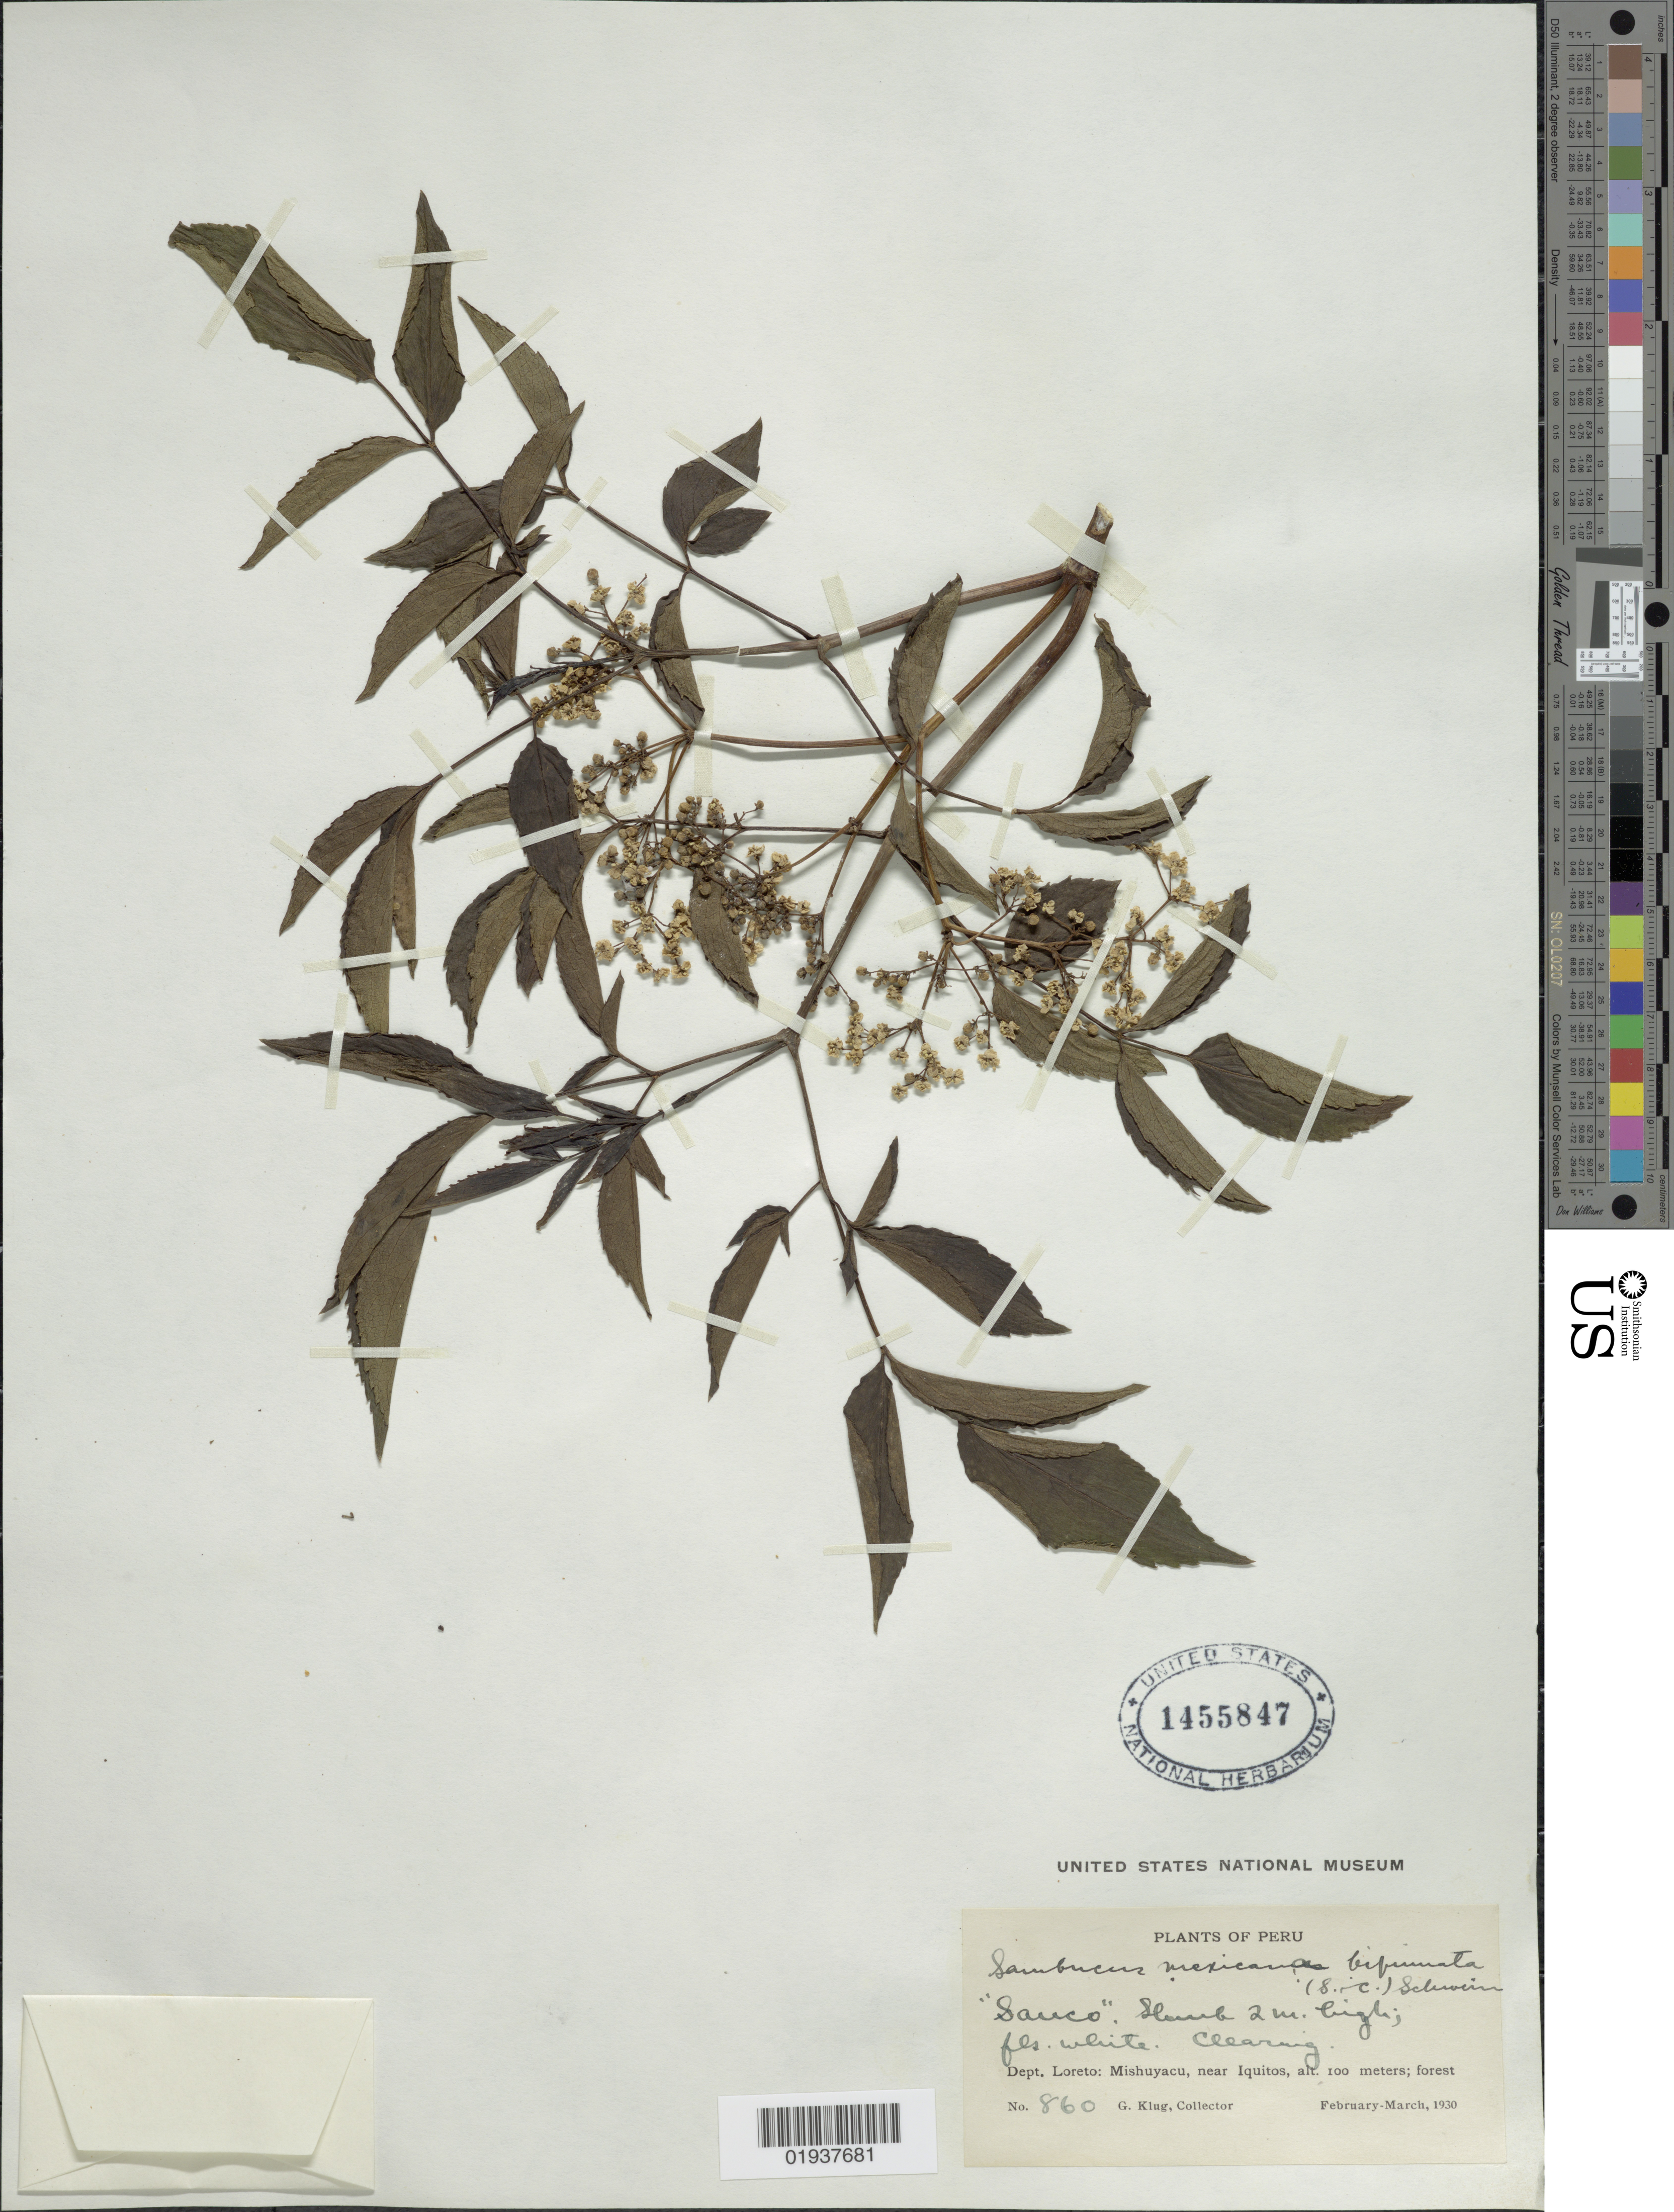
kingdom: Plantae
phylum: Tracheophyta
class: Magnoliopsida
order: Dipsacales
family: Viburnaceae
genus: Sambucus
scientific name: Sambucus canadensis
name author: L.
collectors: G. Klug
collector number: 860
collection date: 1930-02/1930-03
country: Peru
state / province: Loreto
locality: Dept. Loreto: Mishuyacu, near Iquitos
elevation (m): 100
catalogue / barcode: US 1455847